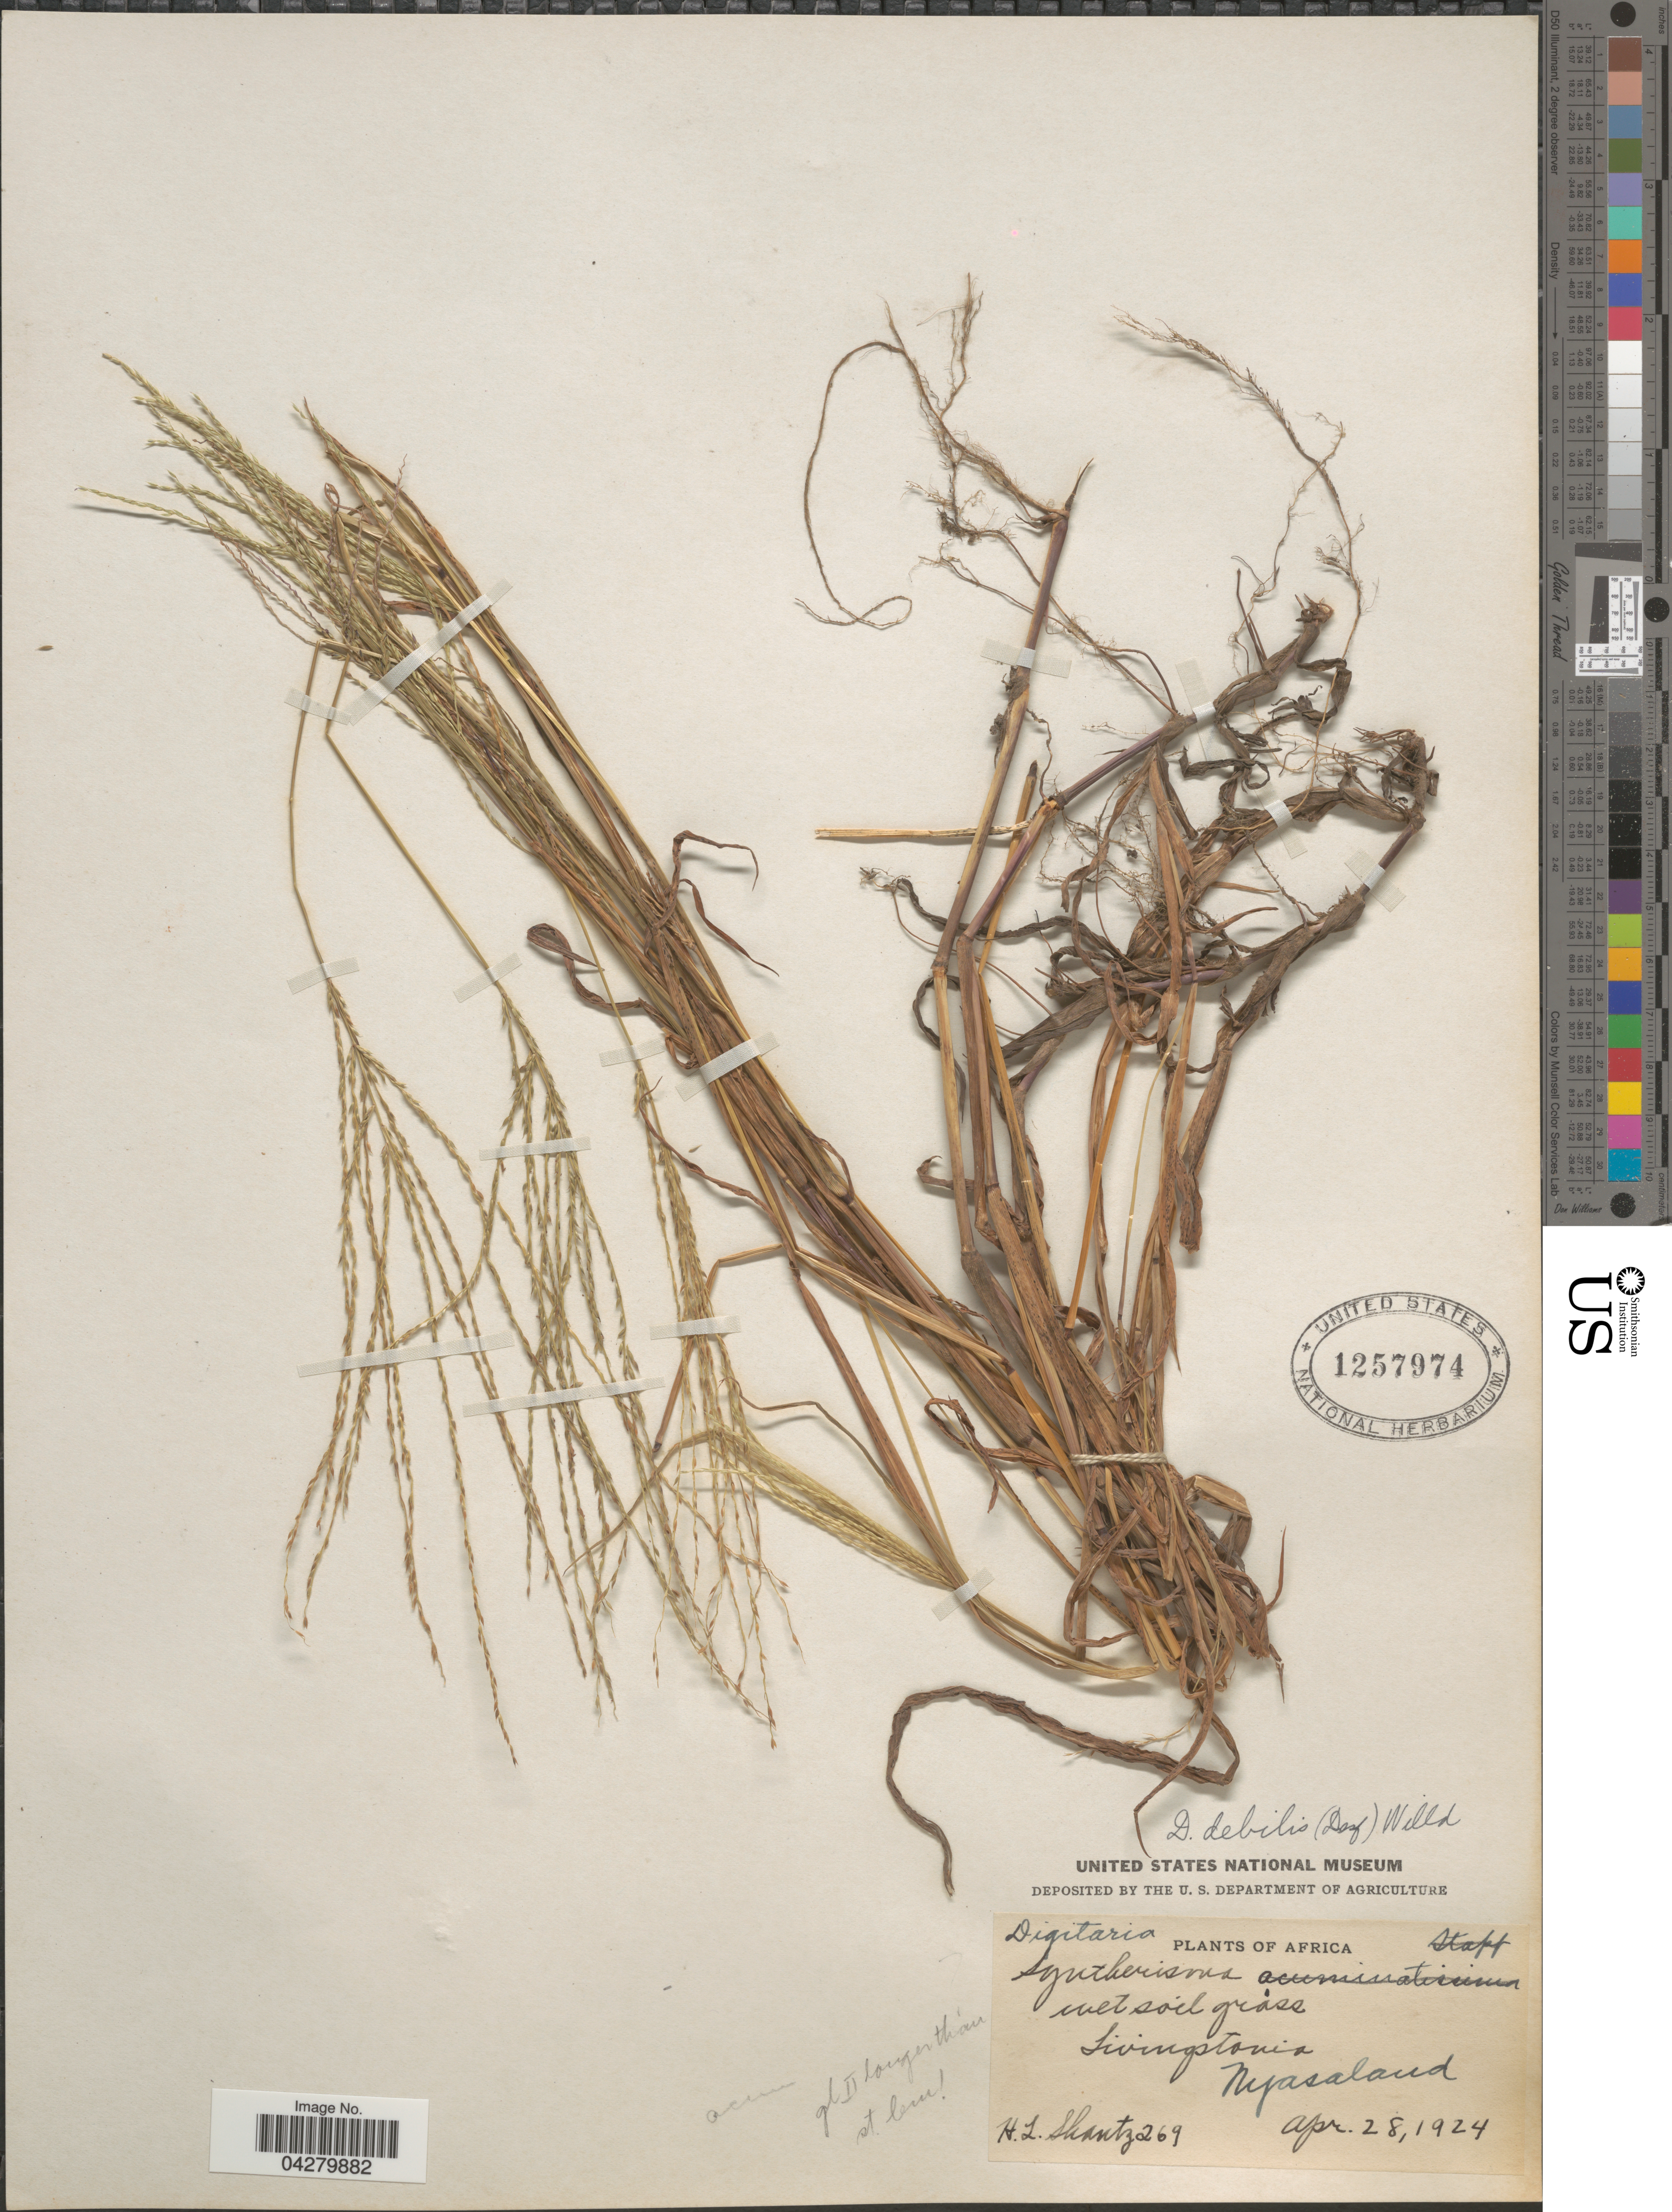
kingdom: Plantae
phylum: Tracheophyta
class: Liliopsida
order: Poales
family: Poaceae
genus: Digitaria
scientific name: Digitaria debilis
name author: (Desf.) Willd.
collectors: H. Shantz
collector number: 269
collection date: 1924-04-28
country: Malawi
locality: Livingstonia Nyasaland.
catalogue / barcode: US 1257974